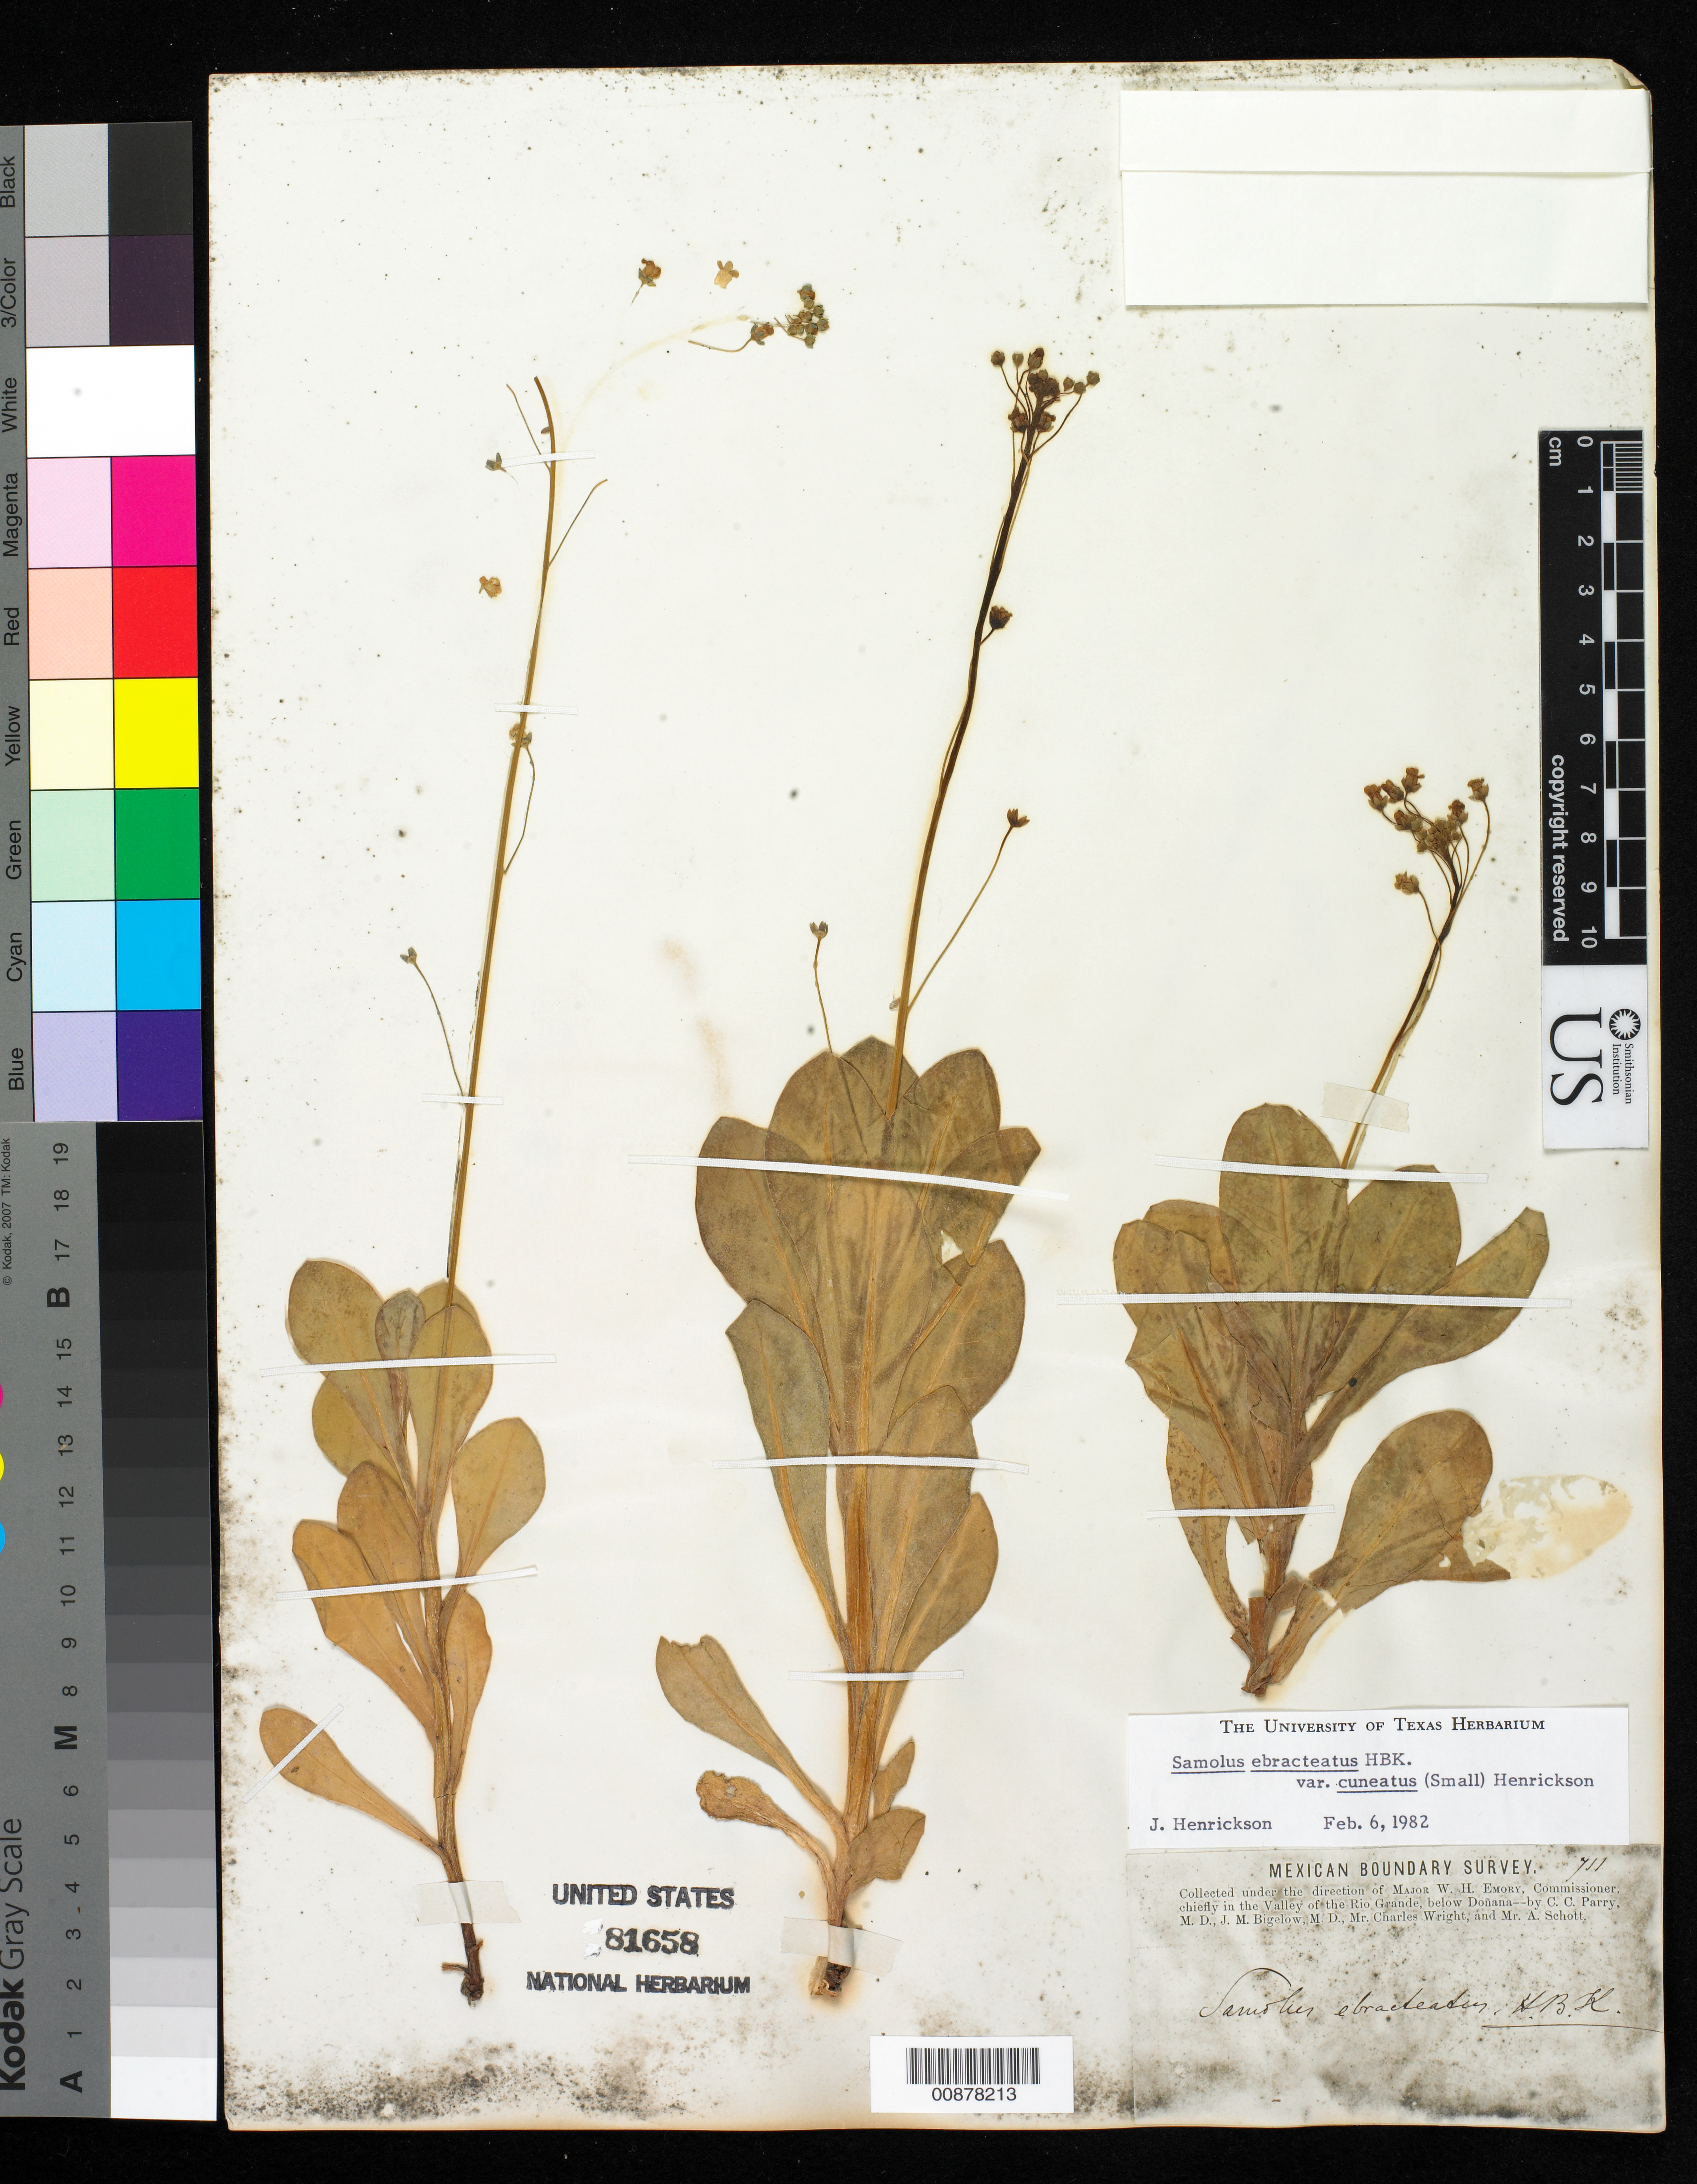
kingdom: Plantae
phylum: Tracheophyta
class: Magnoliopsida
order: Ericales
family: Primulaceae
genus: Samolus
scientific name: Samolus ebracteatus var. cuneatus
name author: (Small) Henrickson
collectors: C. C. Parry, J. M. Bigelow, C. Wright & A. C. V. Schott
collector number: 711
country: United States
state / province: New Mexico / Texas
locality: Valley of the Rio Grande, below Doñana.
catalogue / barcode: US 81658